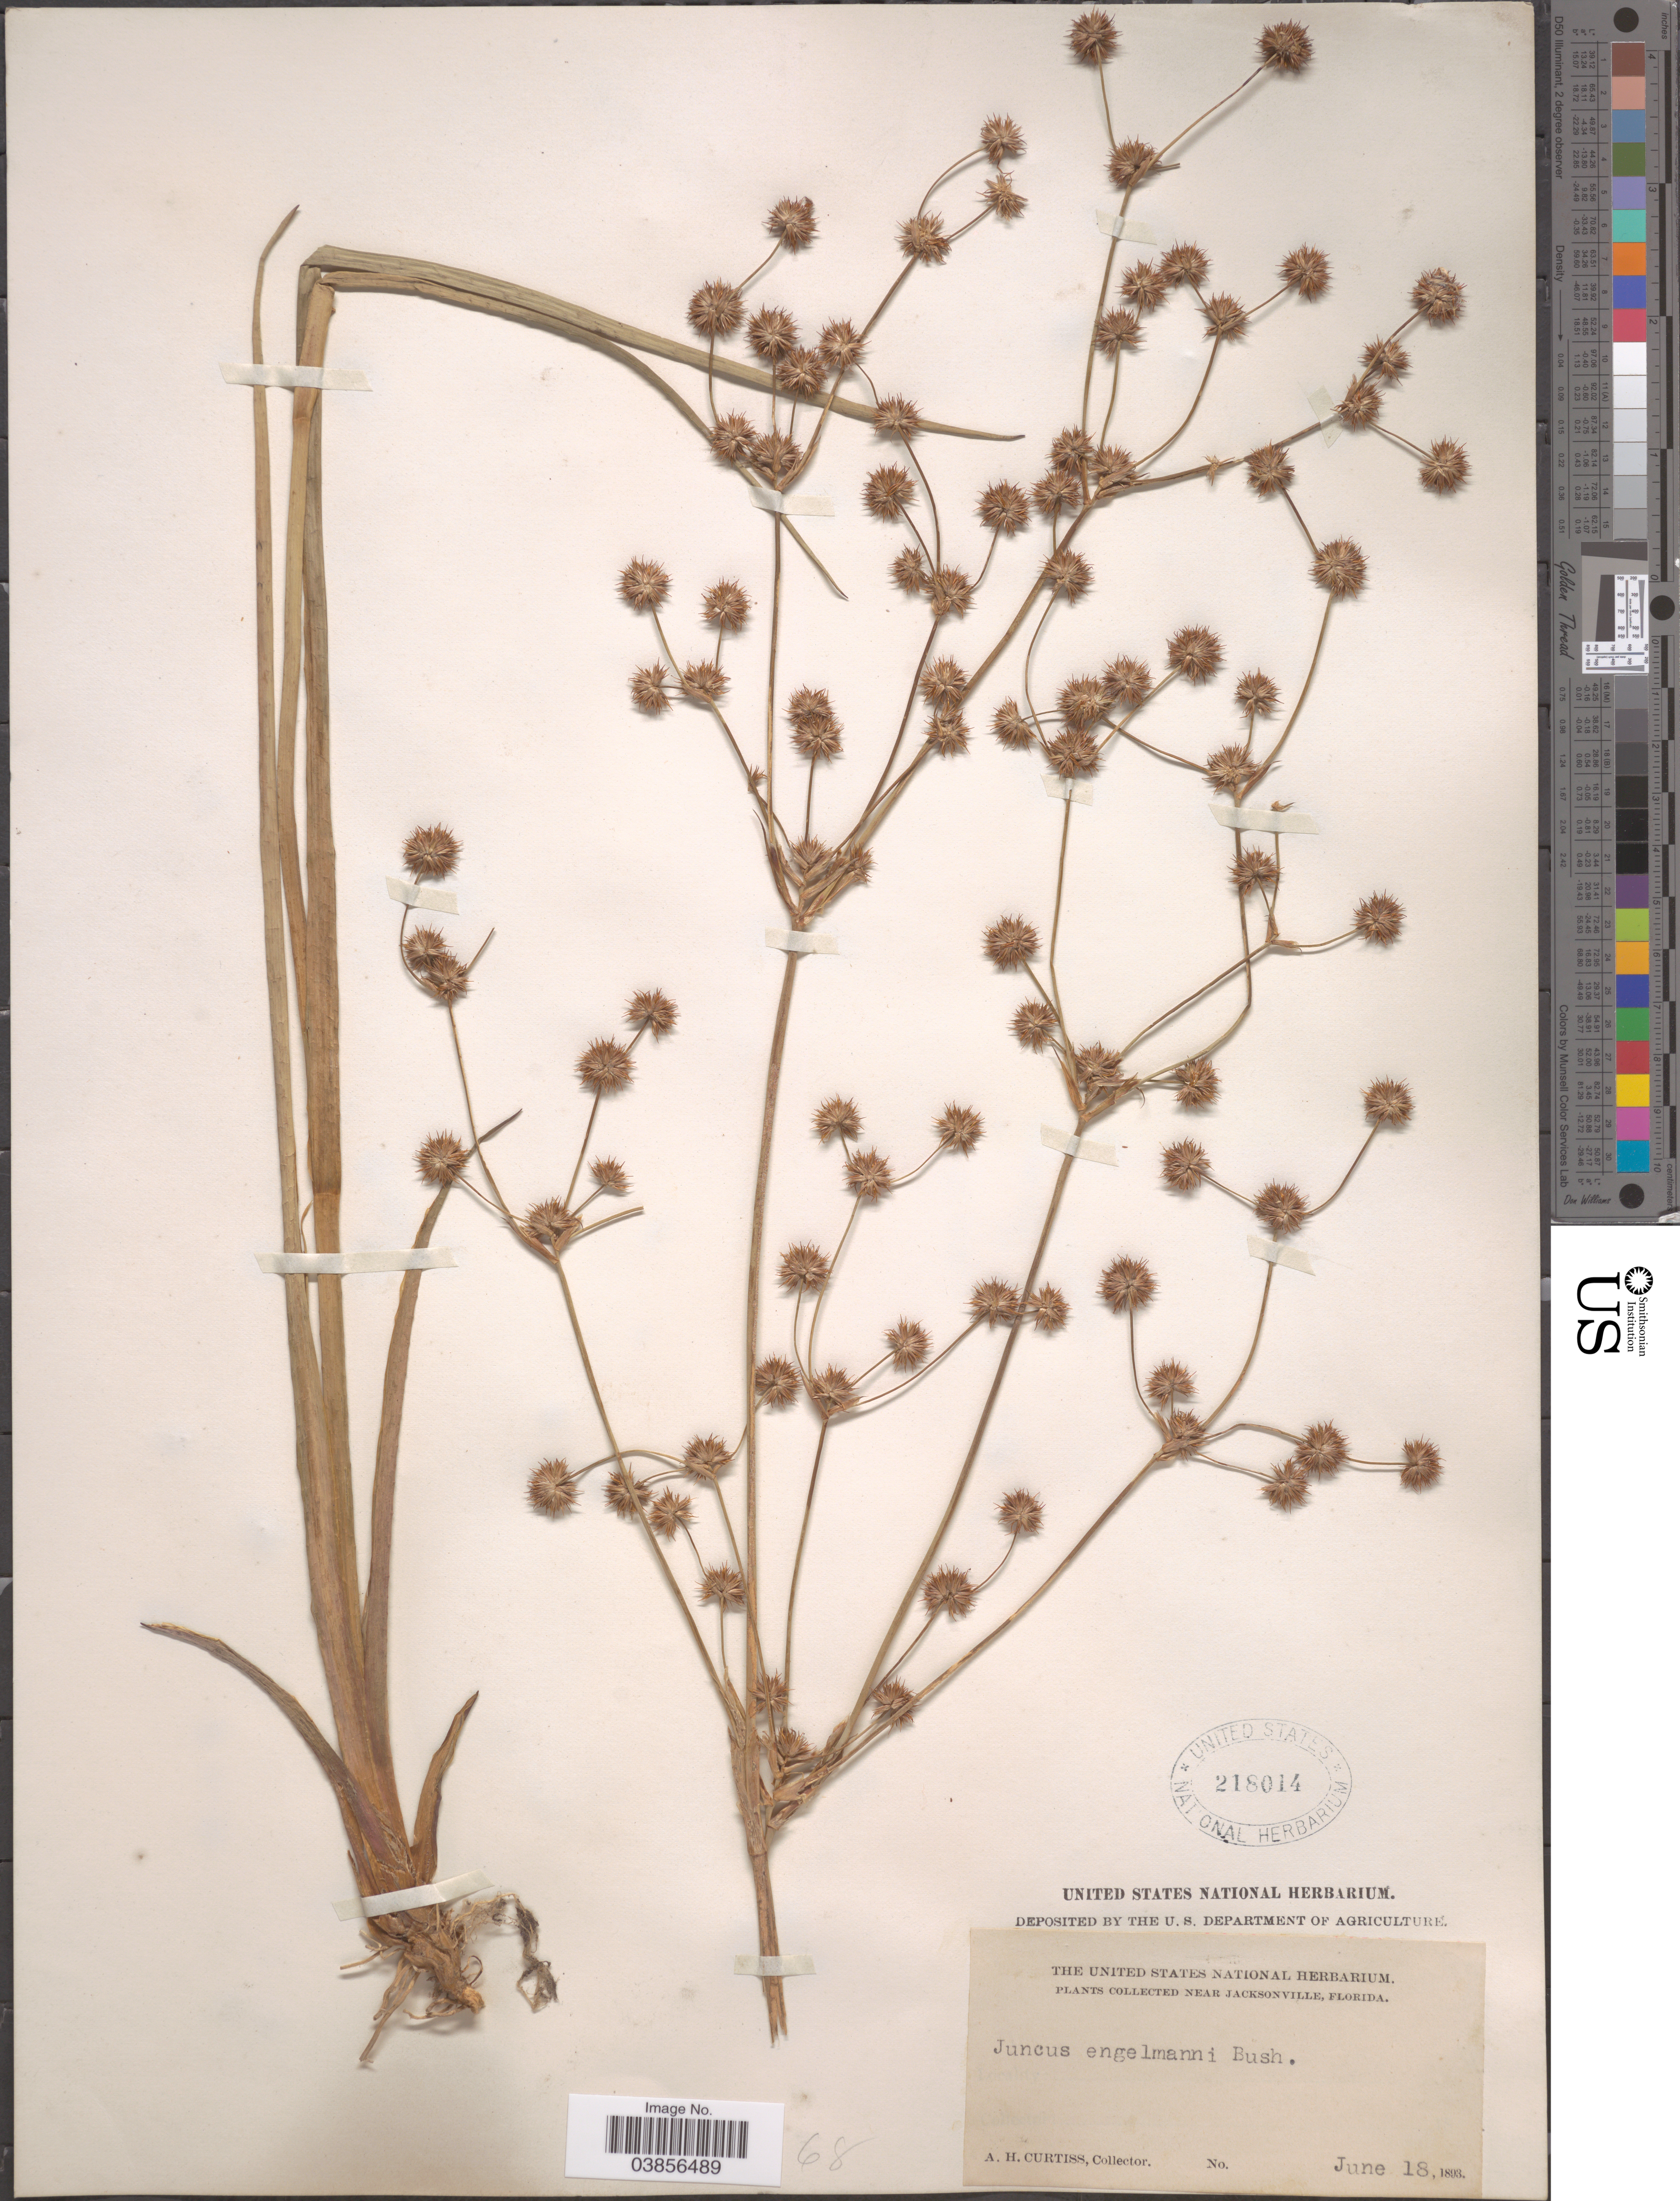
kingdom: Plantae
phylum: Tracheophyta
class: Liliopsida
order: Poales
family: Juncaceae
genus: Juncus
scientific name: Juncus polycephalus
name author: Michx.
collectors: A. H. Curtiss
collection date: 1893-06-18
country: United States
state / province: Florida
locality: Near Jacksonville.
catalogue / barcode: US 218014